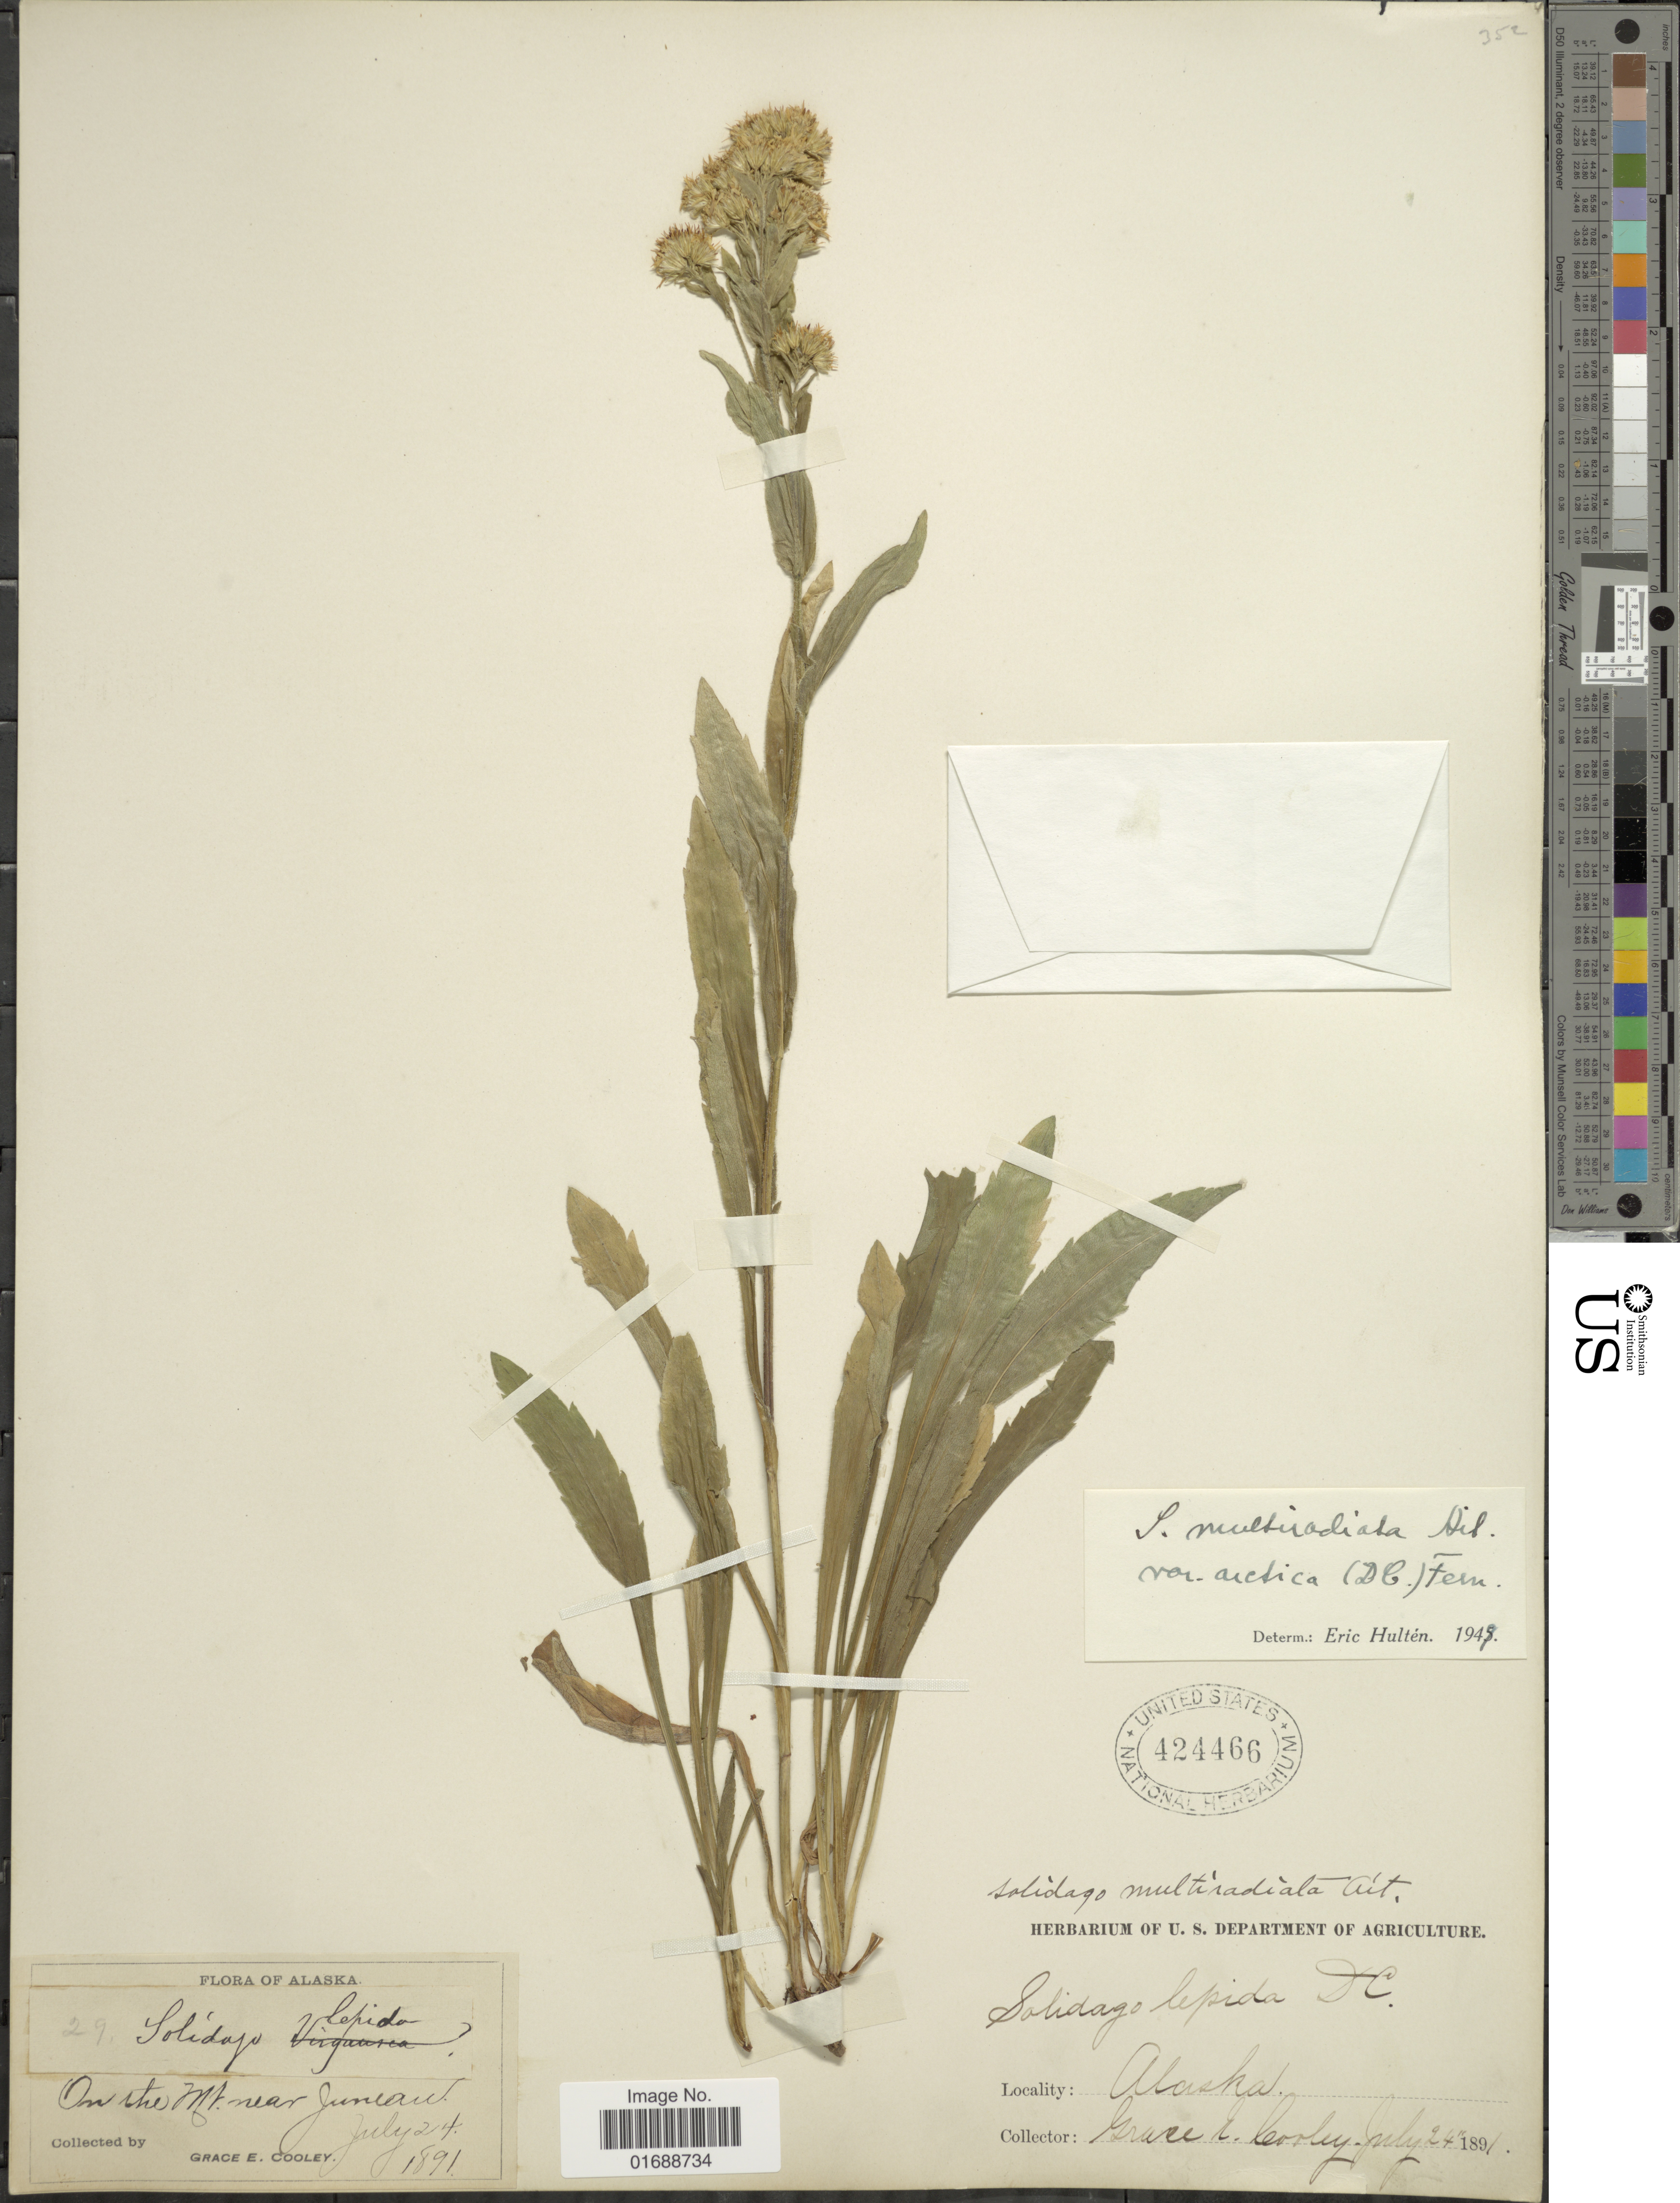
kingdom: Plantae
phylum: Tracheophyta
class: Magnoliopsida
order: Asterales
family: Asteraceae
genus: Solidago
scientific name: Solidago multiradiata var. arctica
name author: (DC.) Fernald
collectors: G. E. Cooley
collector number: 29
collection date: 1891-07-24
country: United States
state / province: Alaska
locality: On the Mt. near Juneau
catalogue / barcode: US 424466